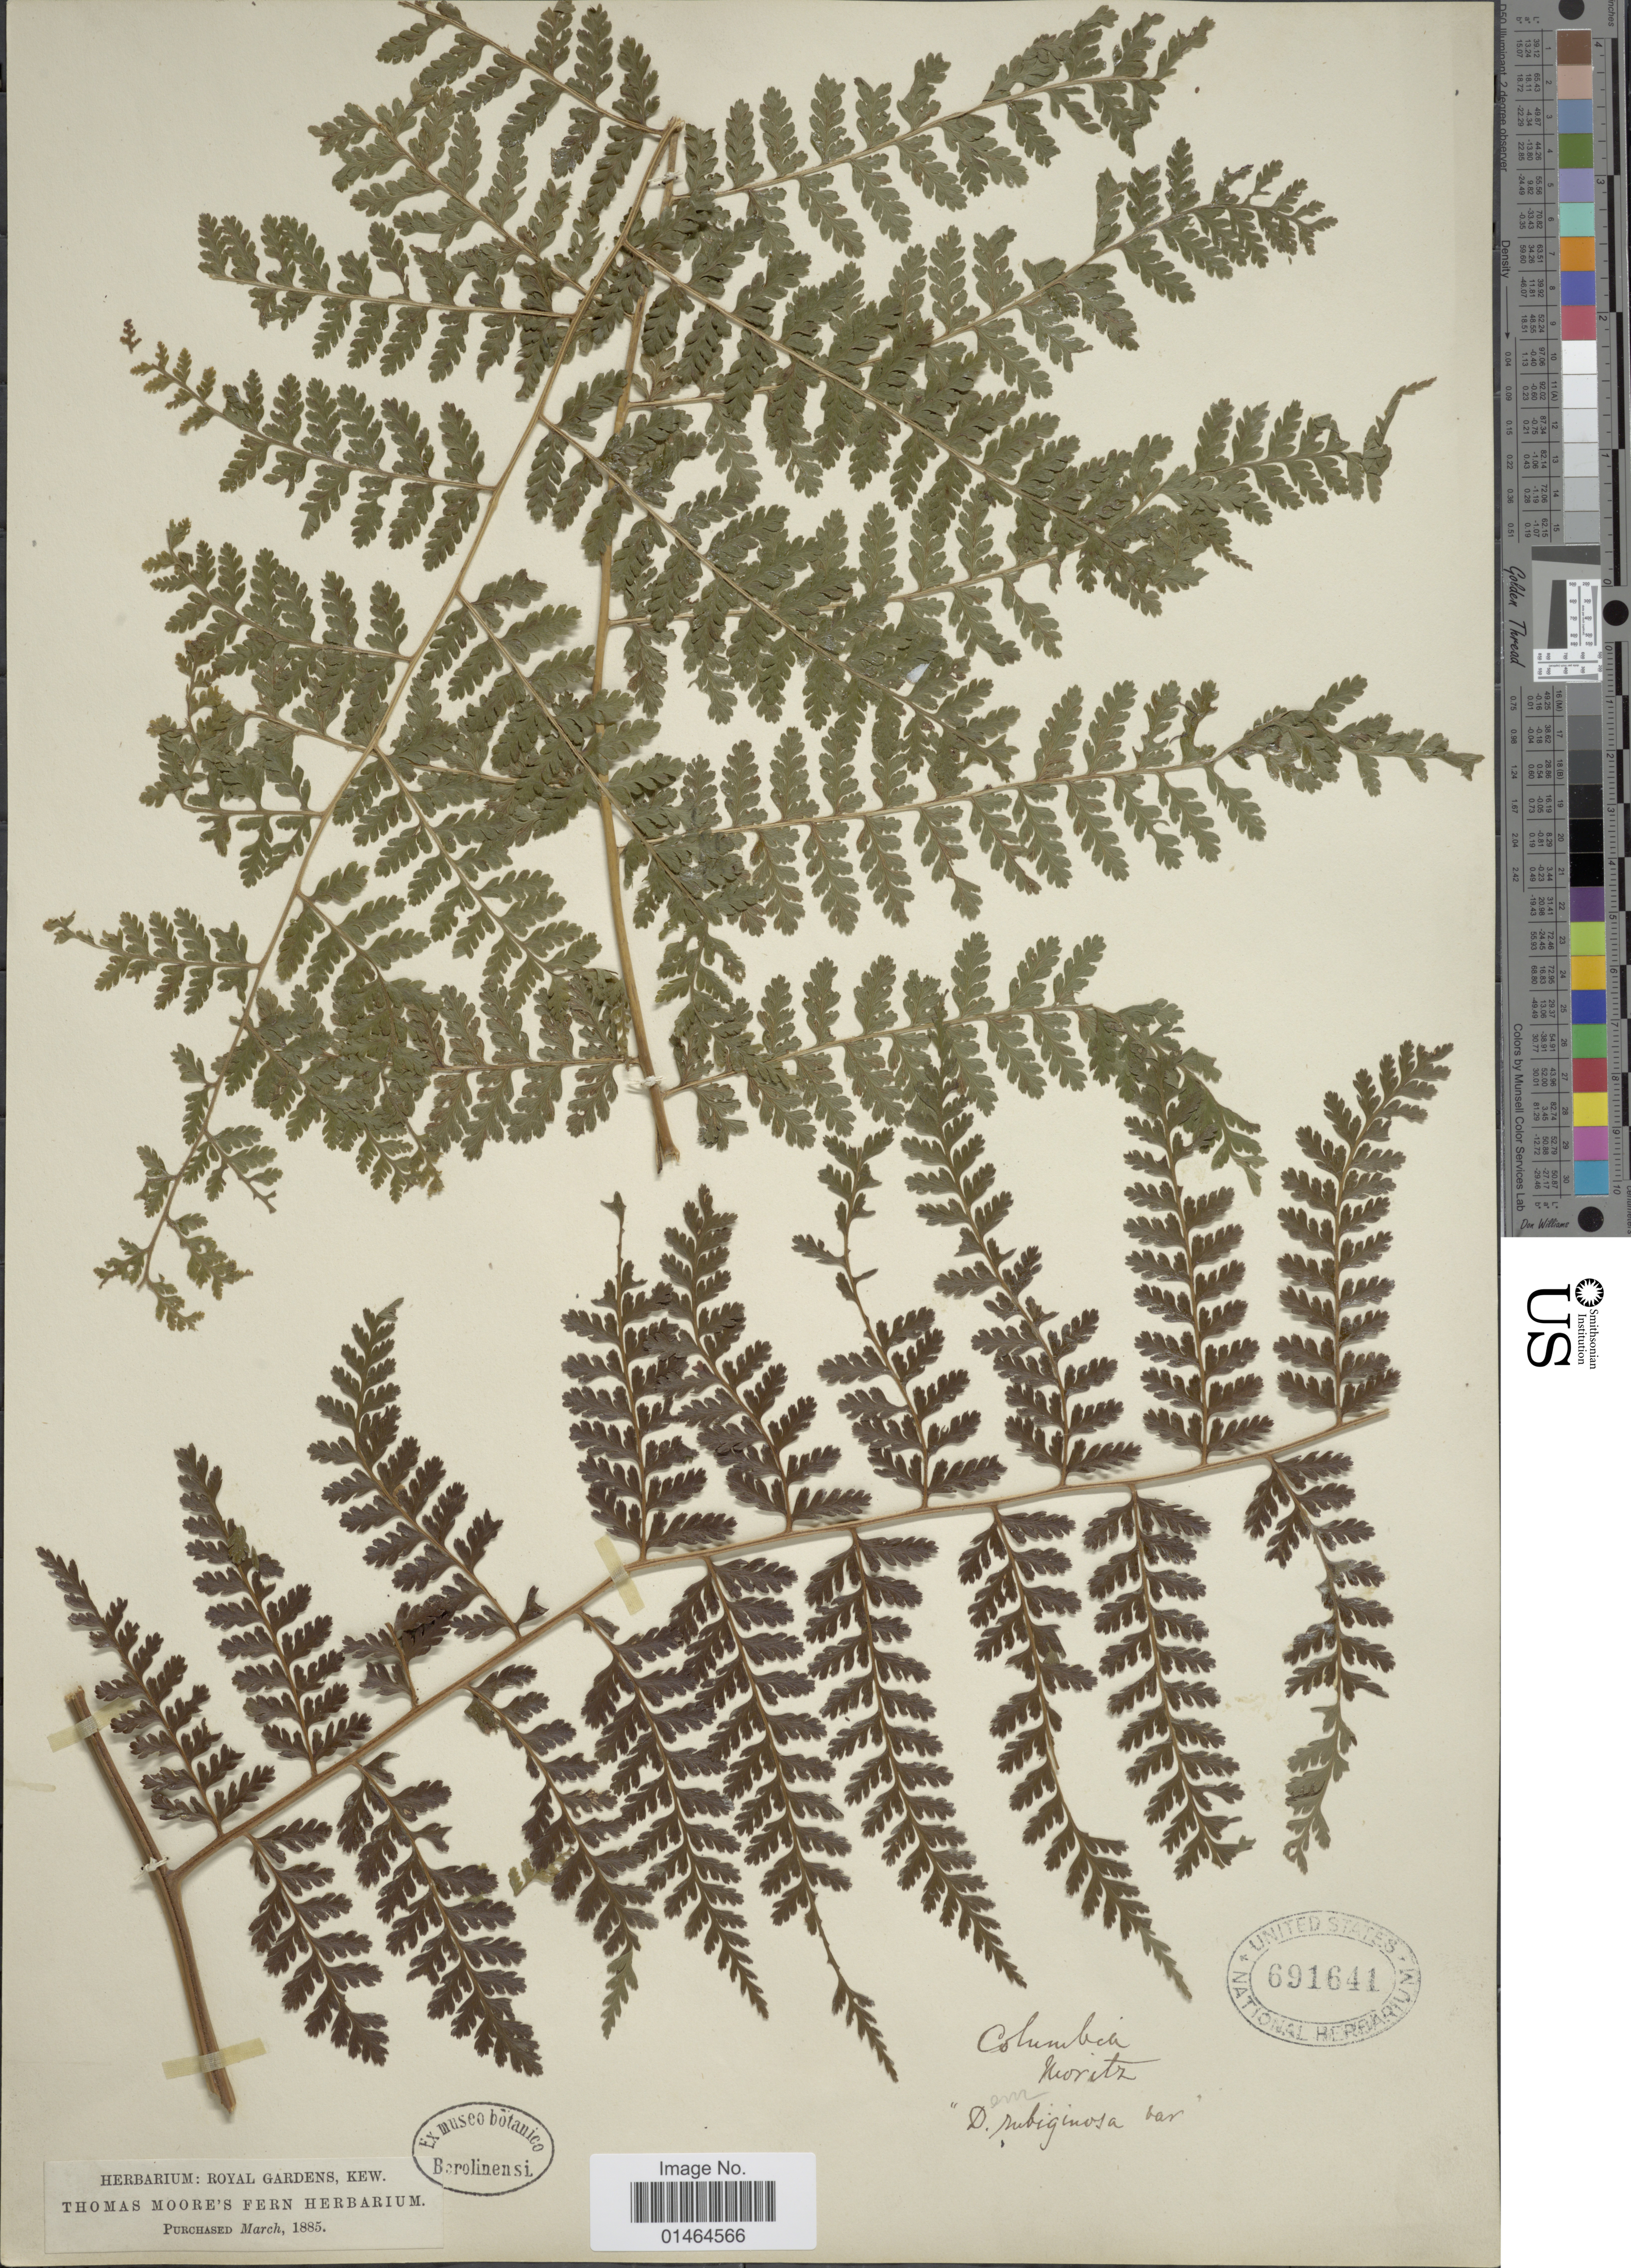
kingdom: Plantae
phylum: Tracheophyta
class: Polypodiopsida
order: Polypodiales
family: Dennstaedtiaceae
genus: Dennstaedtia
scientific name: Dennstaedtia cicutaria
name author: (Sw.) T. Moore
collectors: Moritz, --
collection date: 1885-03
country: Colombia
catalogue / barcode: US 691641